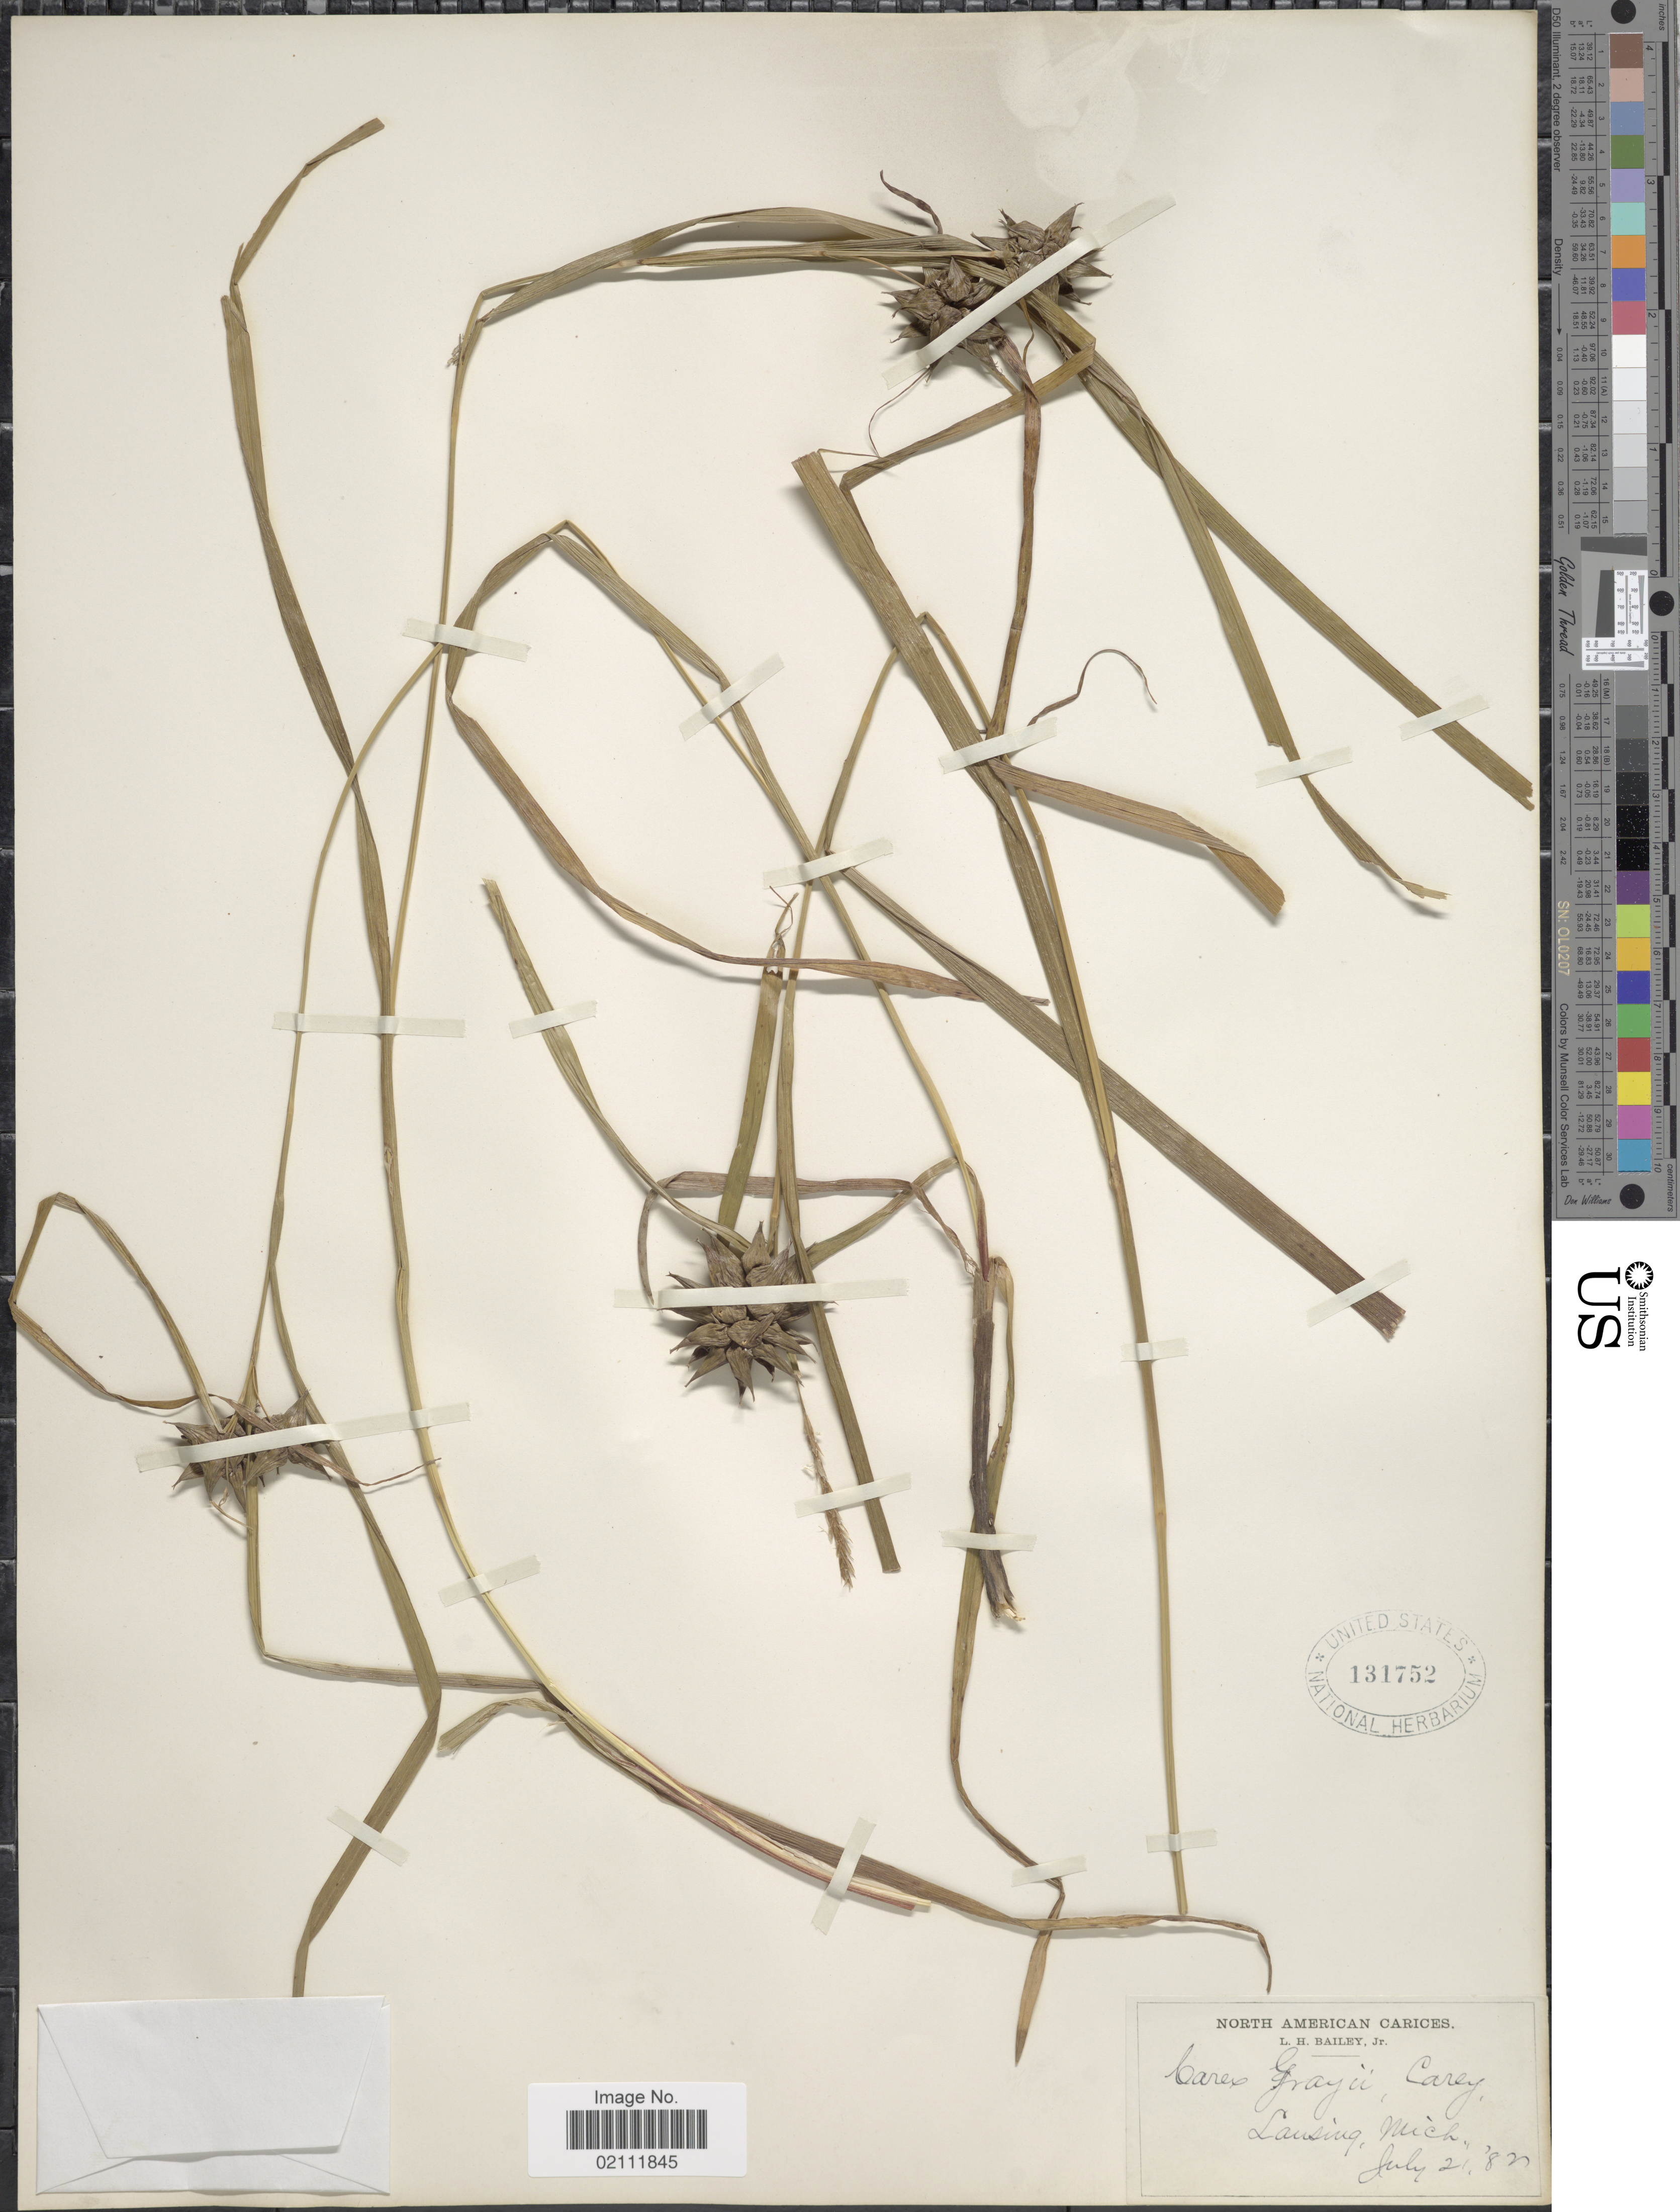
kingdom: Plantae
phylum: Tracheophyta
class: Liliopsida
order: Poales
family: Cyperaceae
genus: Carex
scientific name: Carex grayi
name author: J. Carey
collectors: L. H. Bailey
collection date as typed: Transcribed d/m/y: 21/7/82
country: United States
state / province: Michigan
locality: Lansing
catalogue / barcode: US 131752